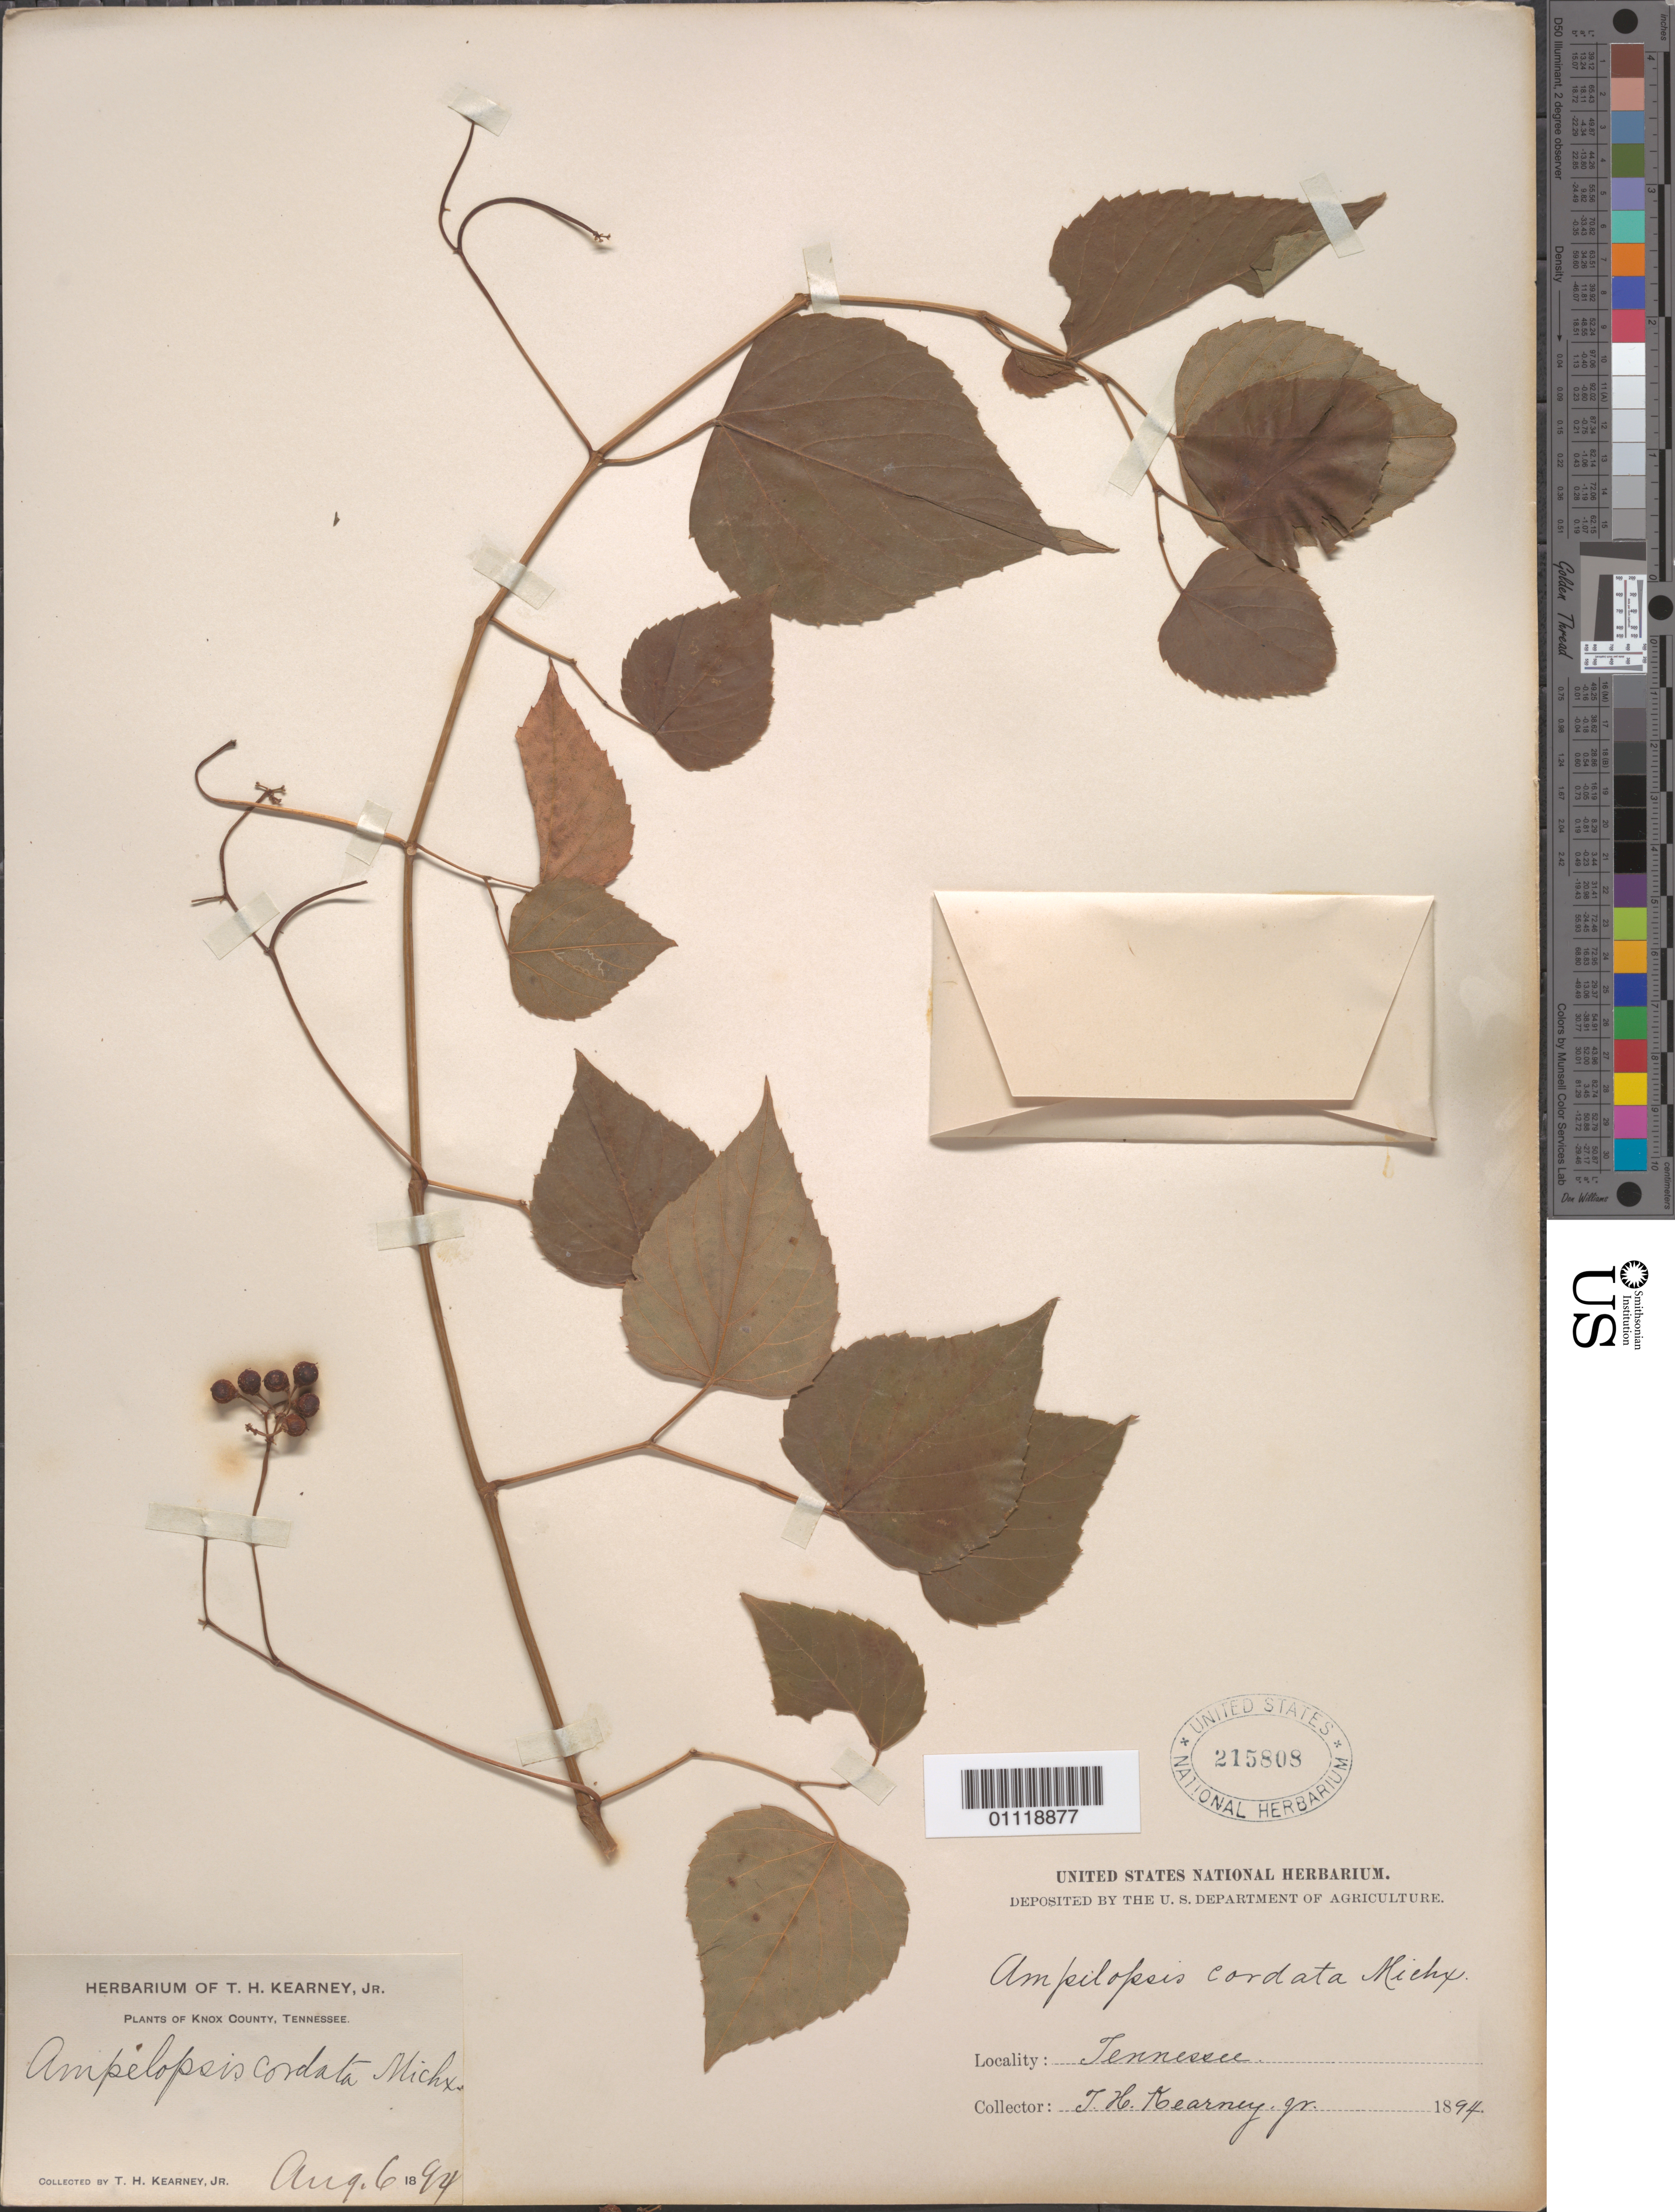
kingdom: Plantae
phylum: Tracheophyta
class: Magnoliopsida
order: Vitales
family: Vitaceae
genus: Ampelopsis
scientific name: Ampelopsis cordata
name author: Michx.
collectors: T. H. Kearney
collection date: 1894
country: United States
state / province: Tennessee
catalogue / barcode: US 215808